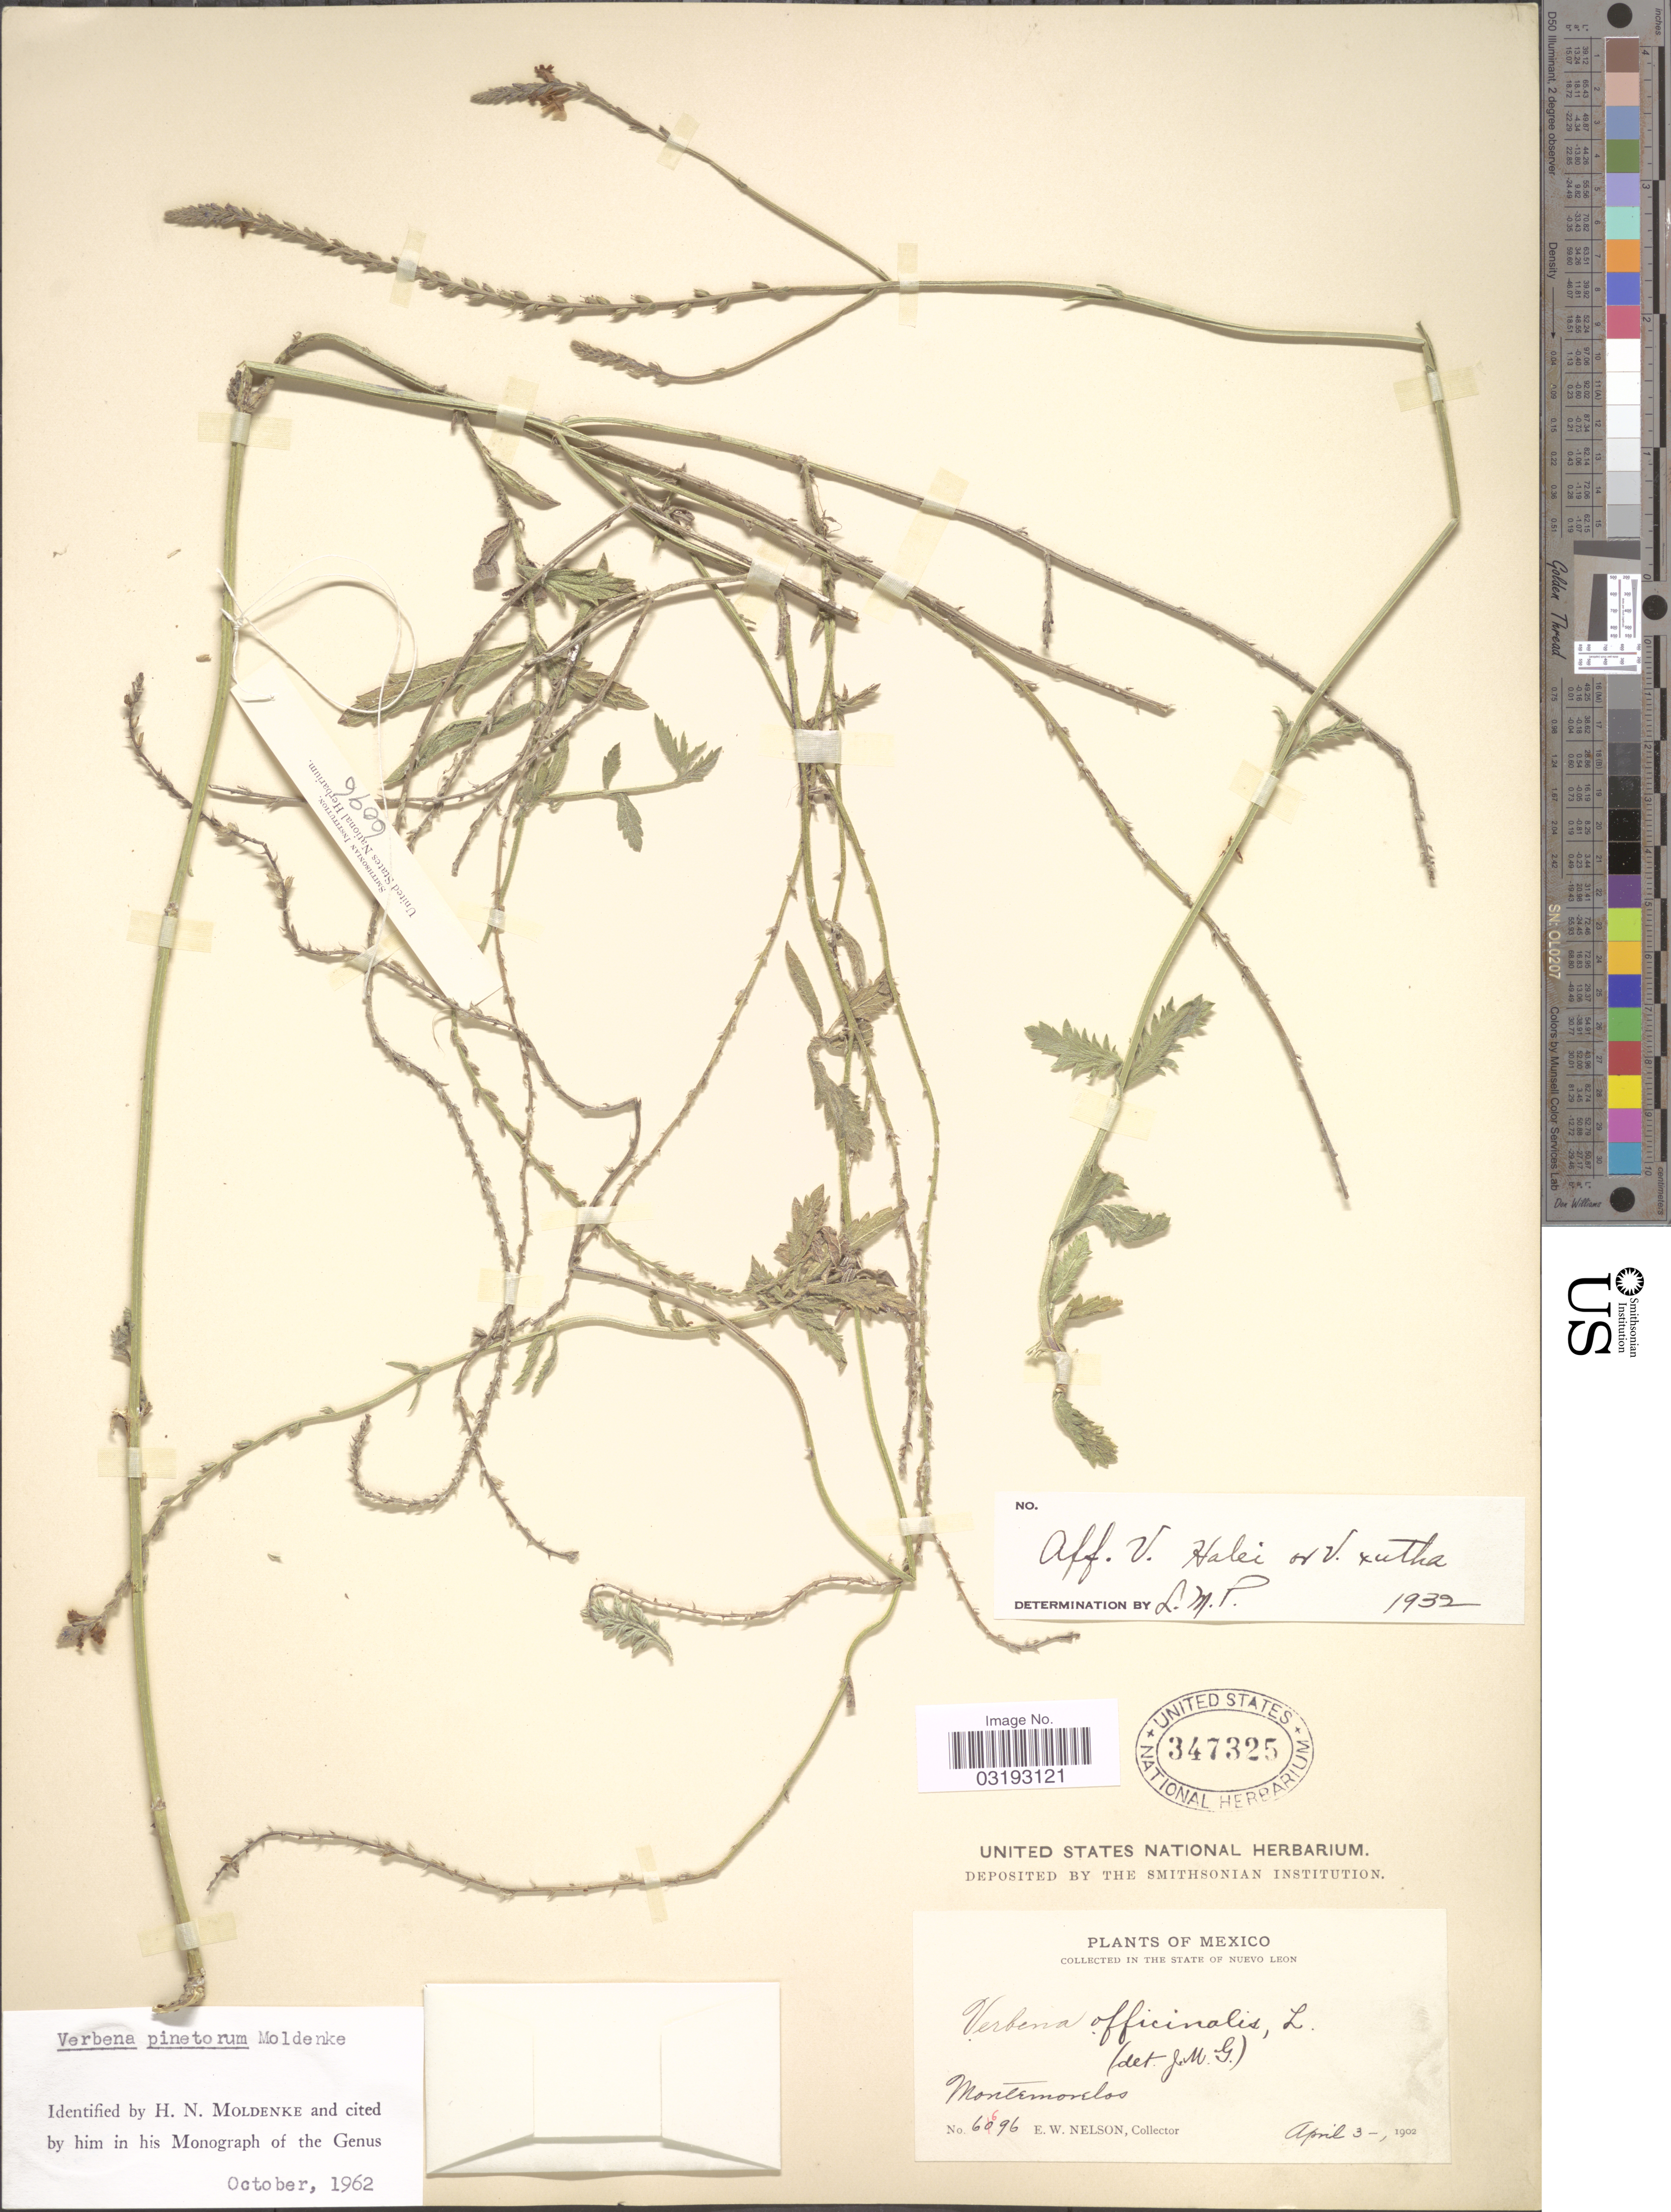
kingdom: Plantae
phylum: Tracheophyta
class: Magnoliopsida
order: Lamiales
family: Verbenaceae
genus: Verbena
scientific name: Verbena pinetorum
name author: Moldenke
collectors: E. W. Nelson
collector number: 6696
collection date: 1902-04-03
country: Mexico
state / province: Nuevo León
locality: Montemorelos.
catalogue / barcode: US 347325